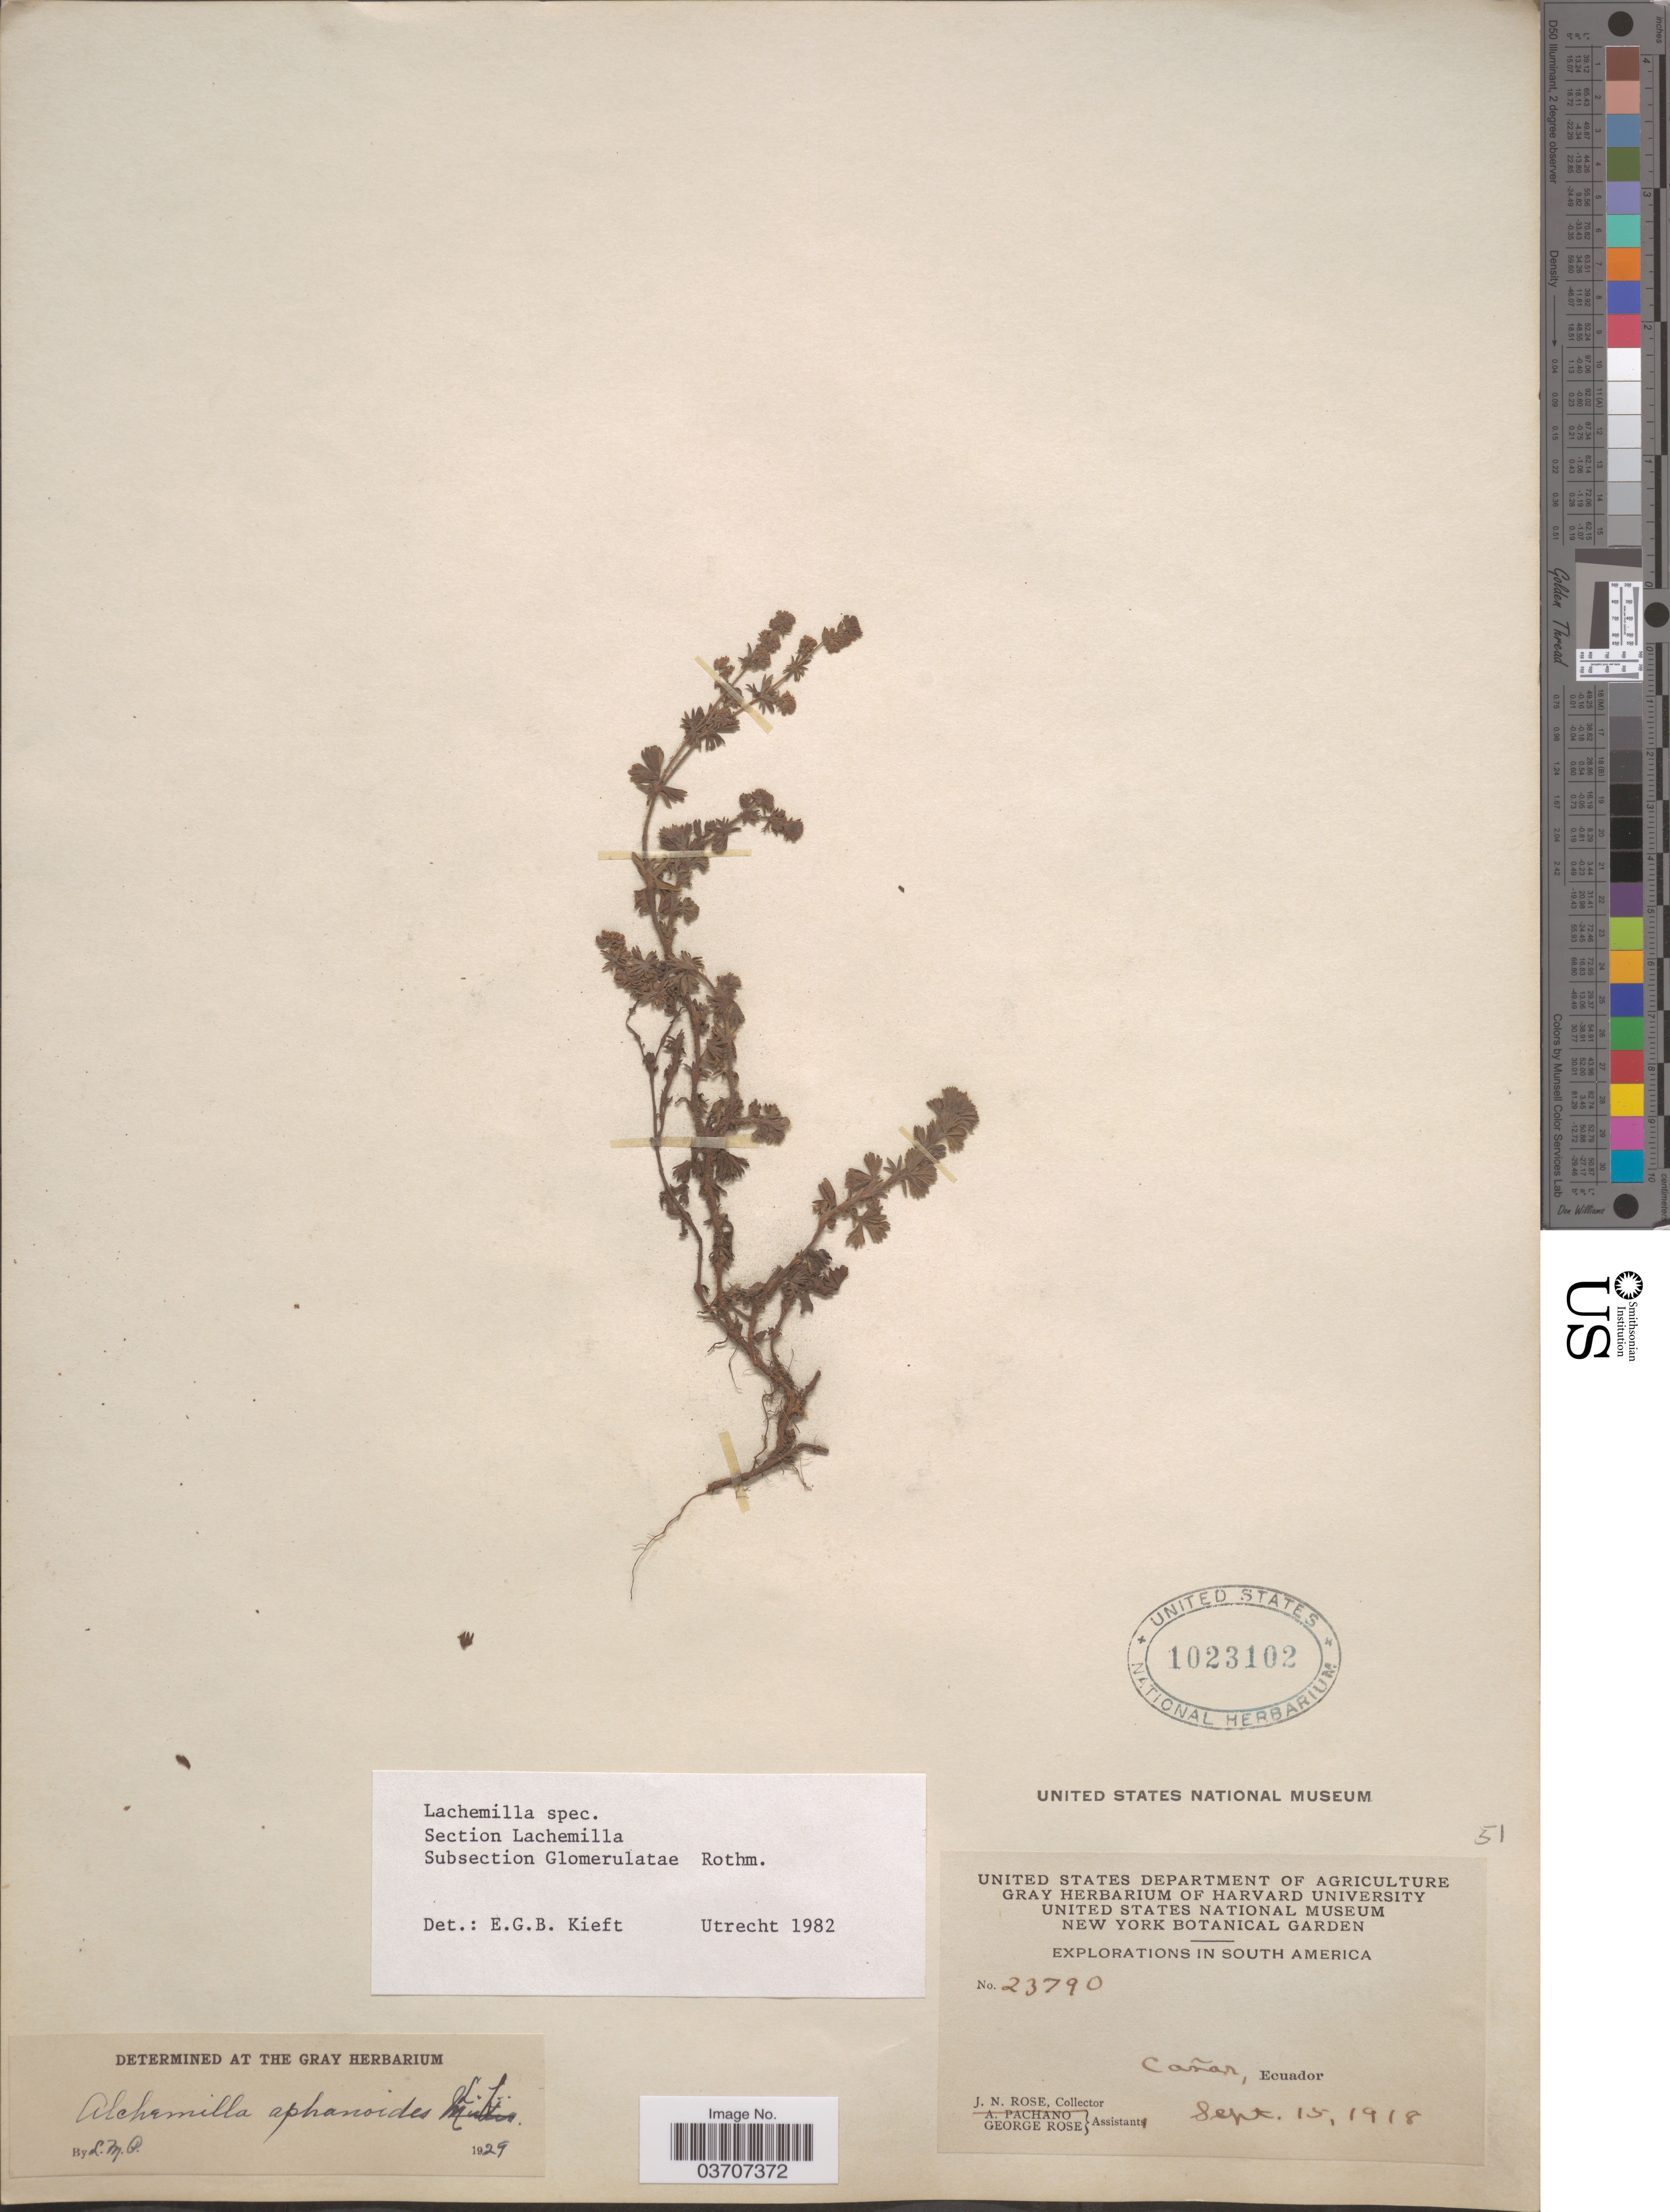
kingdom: Plantae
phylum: Tracheophyta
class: Magnoliopsida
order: Rosales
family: Rosaceae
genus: Lachemilla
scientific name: Lachemilla sp.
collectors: J. N. Rose & G. Rose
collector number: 23790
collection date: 1918-09-15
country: Ecuador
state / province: Cañar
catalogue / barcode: US 1023102